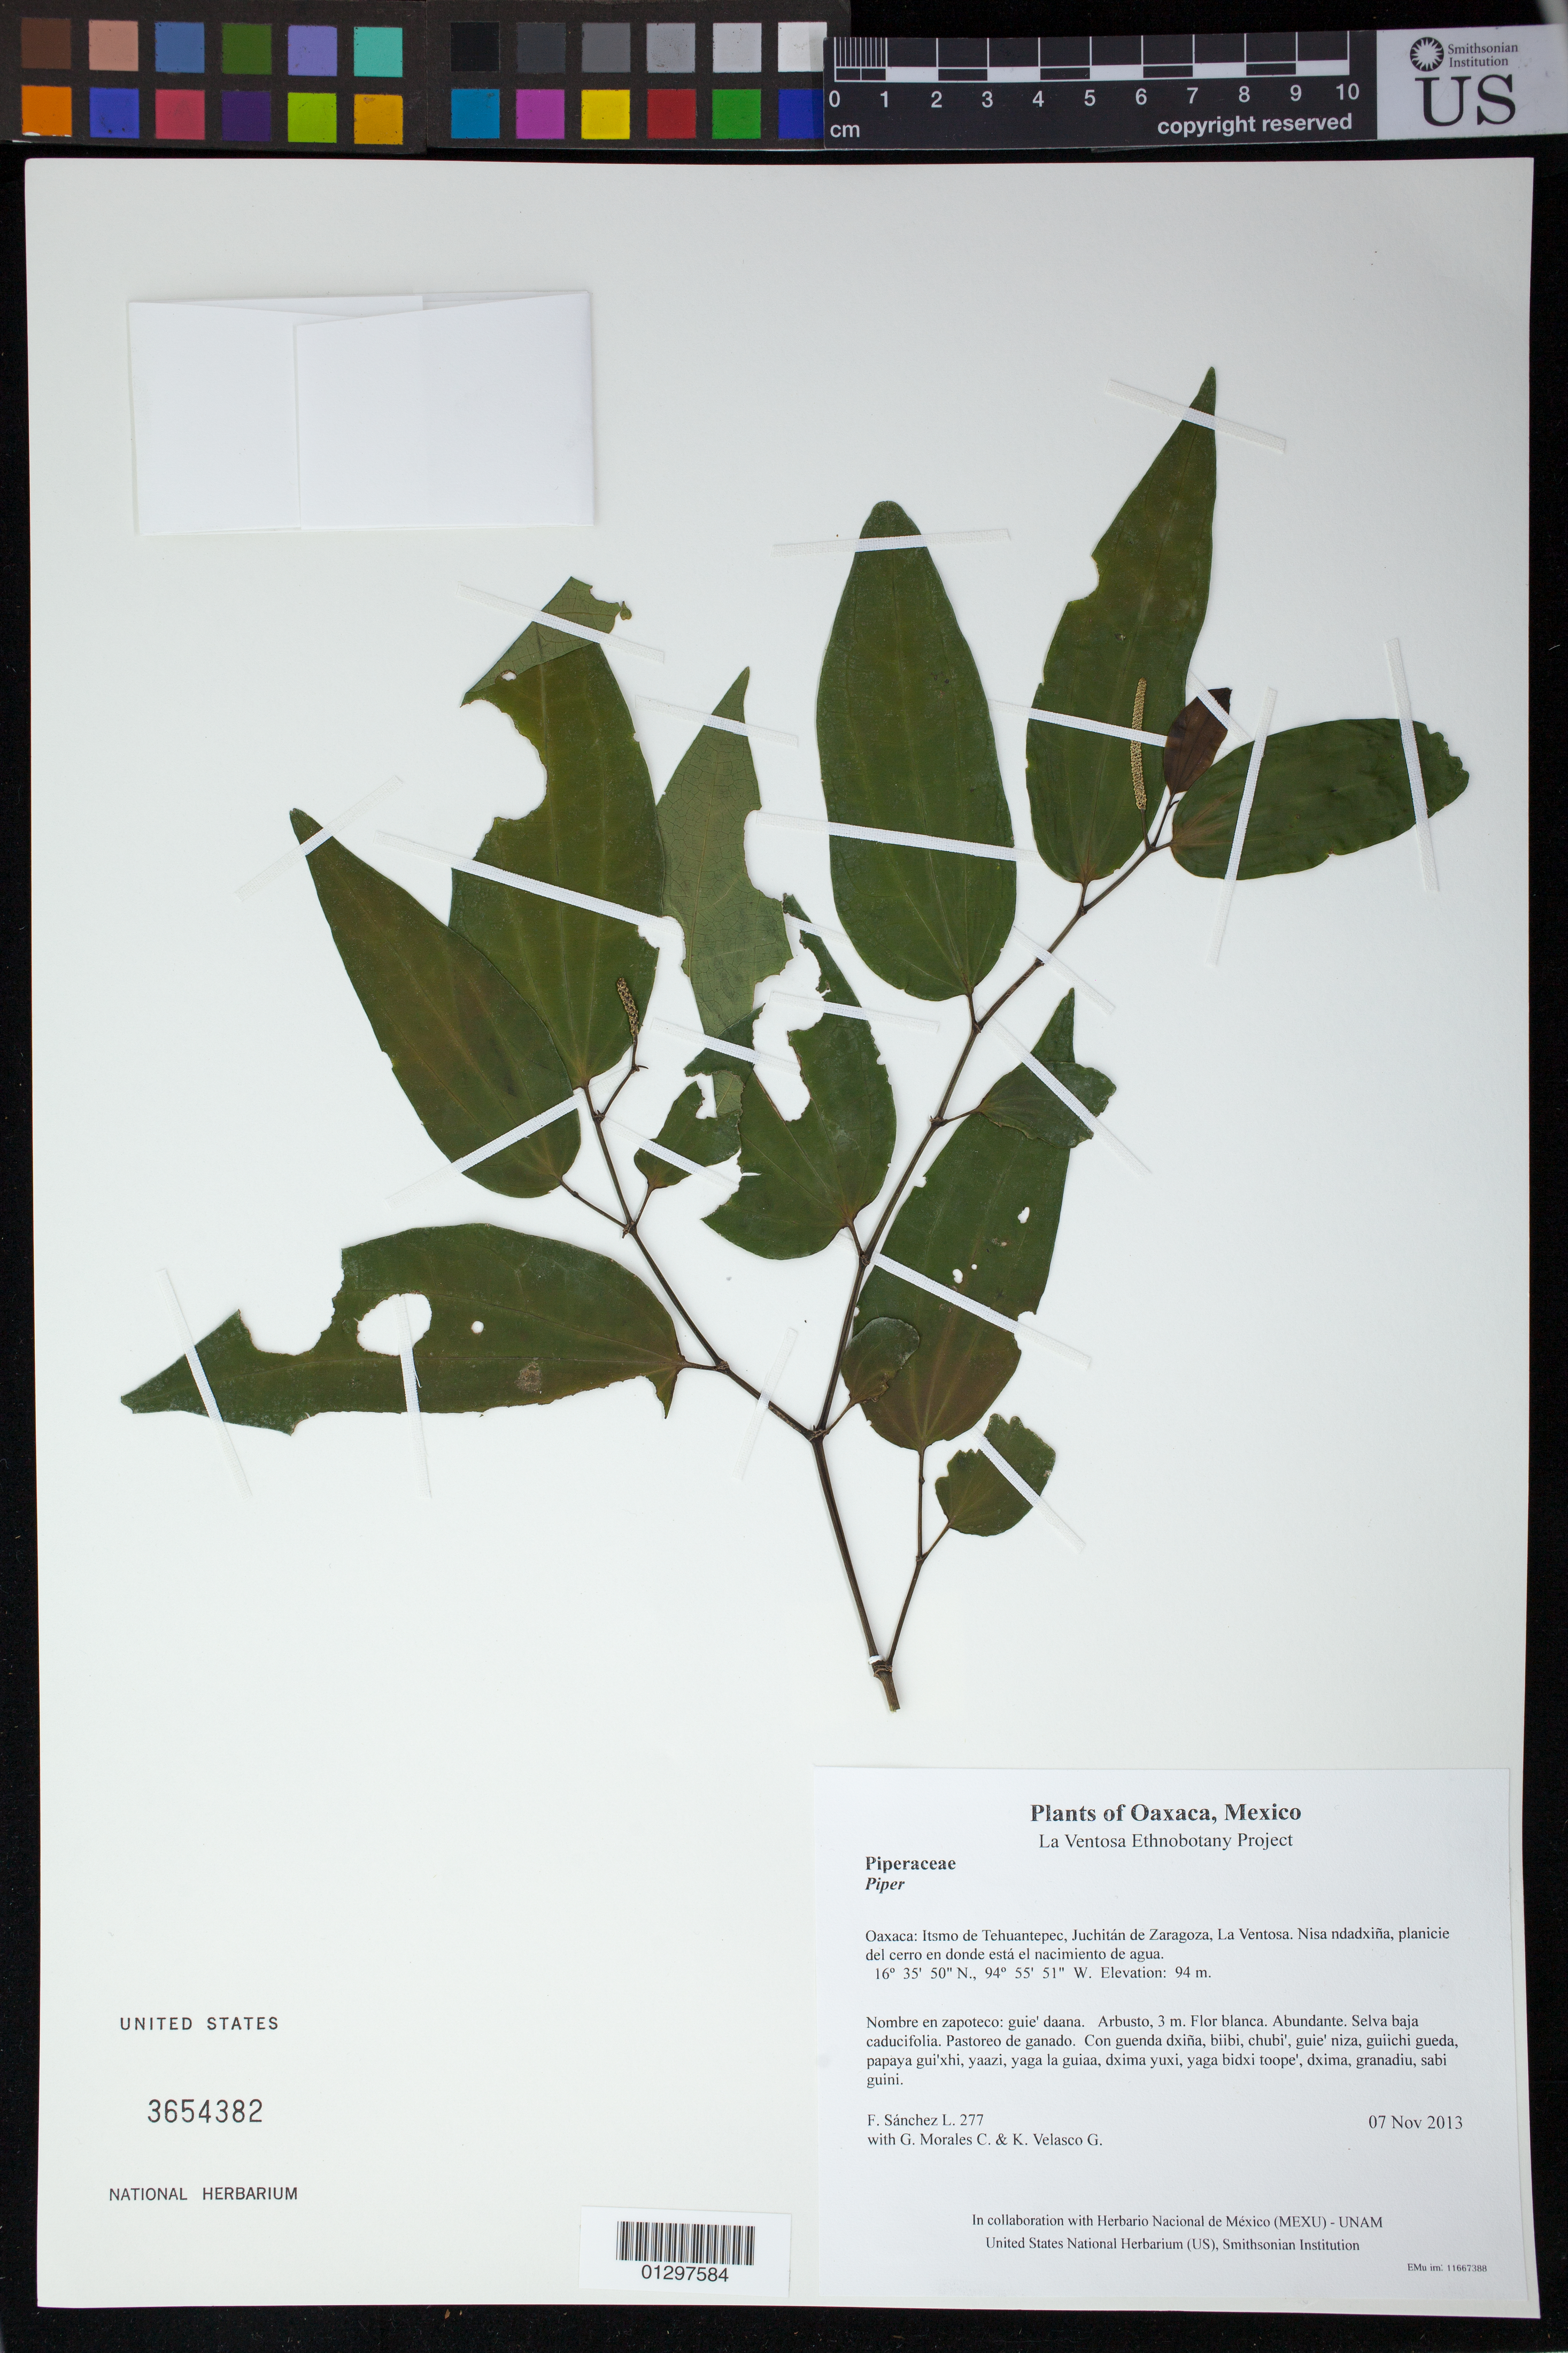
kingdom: Plantae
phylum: Tracheophyta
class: Magnoliopsida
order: Piperales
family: Piperaceae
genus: Piper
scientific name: Piper variifolium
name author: (Miq.) C. DC.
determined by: Callejas, Ricardo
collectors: F. Sánchez L., G. Morales C. & K. Velasco G.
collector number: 277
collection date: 2013-11-07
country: Mexico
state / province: Oaxaca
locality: Itsmo de Tehuantepec, Juchitán de Zaragoza, La Ventosa. Nisa ndadxiña, planicie del cerro en donde está el nacimiento de agua.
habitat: Selva baja caducifolia. Pastoreo de ganado.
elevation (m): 94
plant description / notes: JEBOT, MEXU, SERO, US; Yaga bandaga. 3 m. Guie' naquichi'. Stale.; cordoncillo, gordoncillo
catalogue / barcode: US 3654382